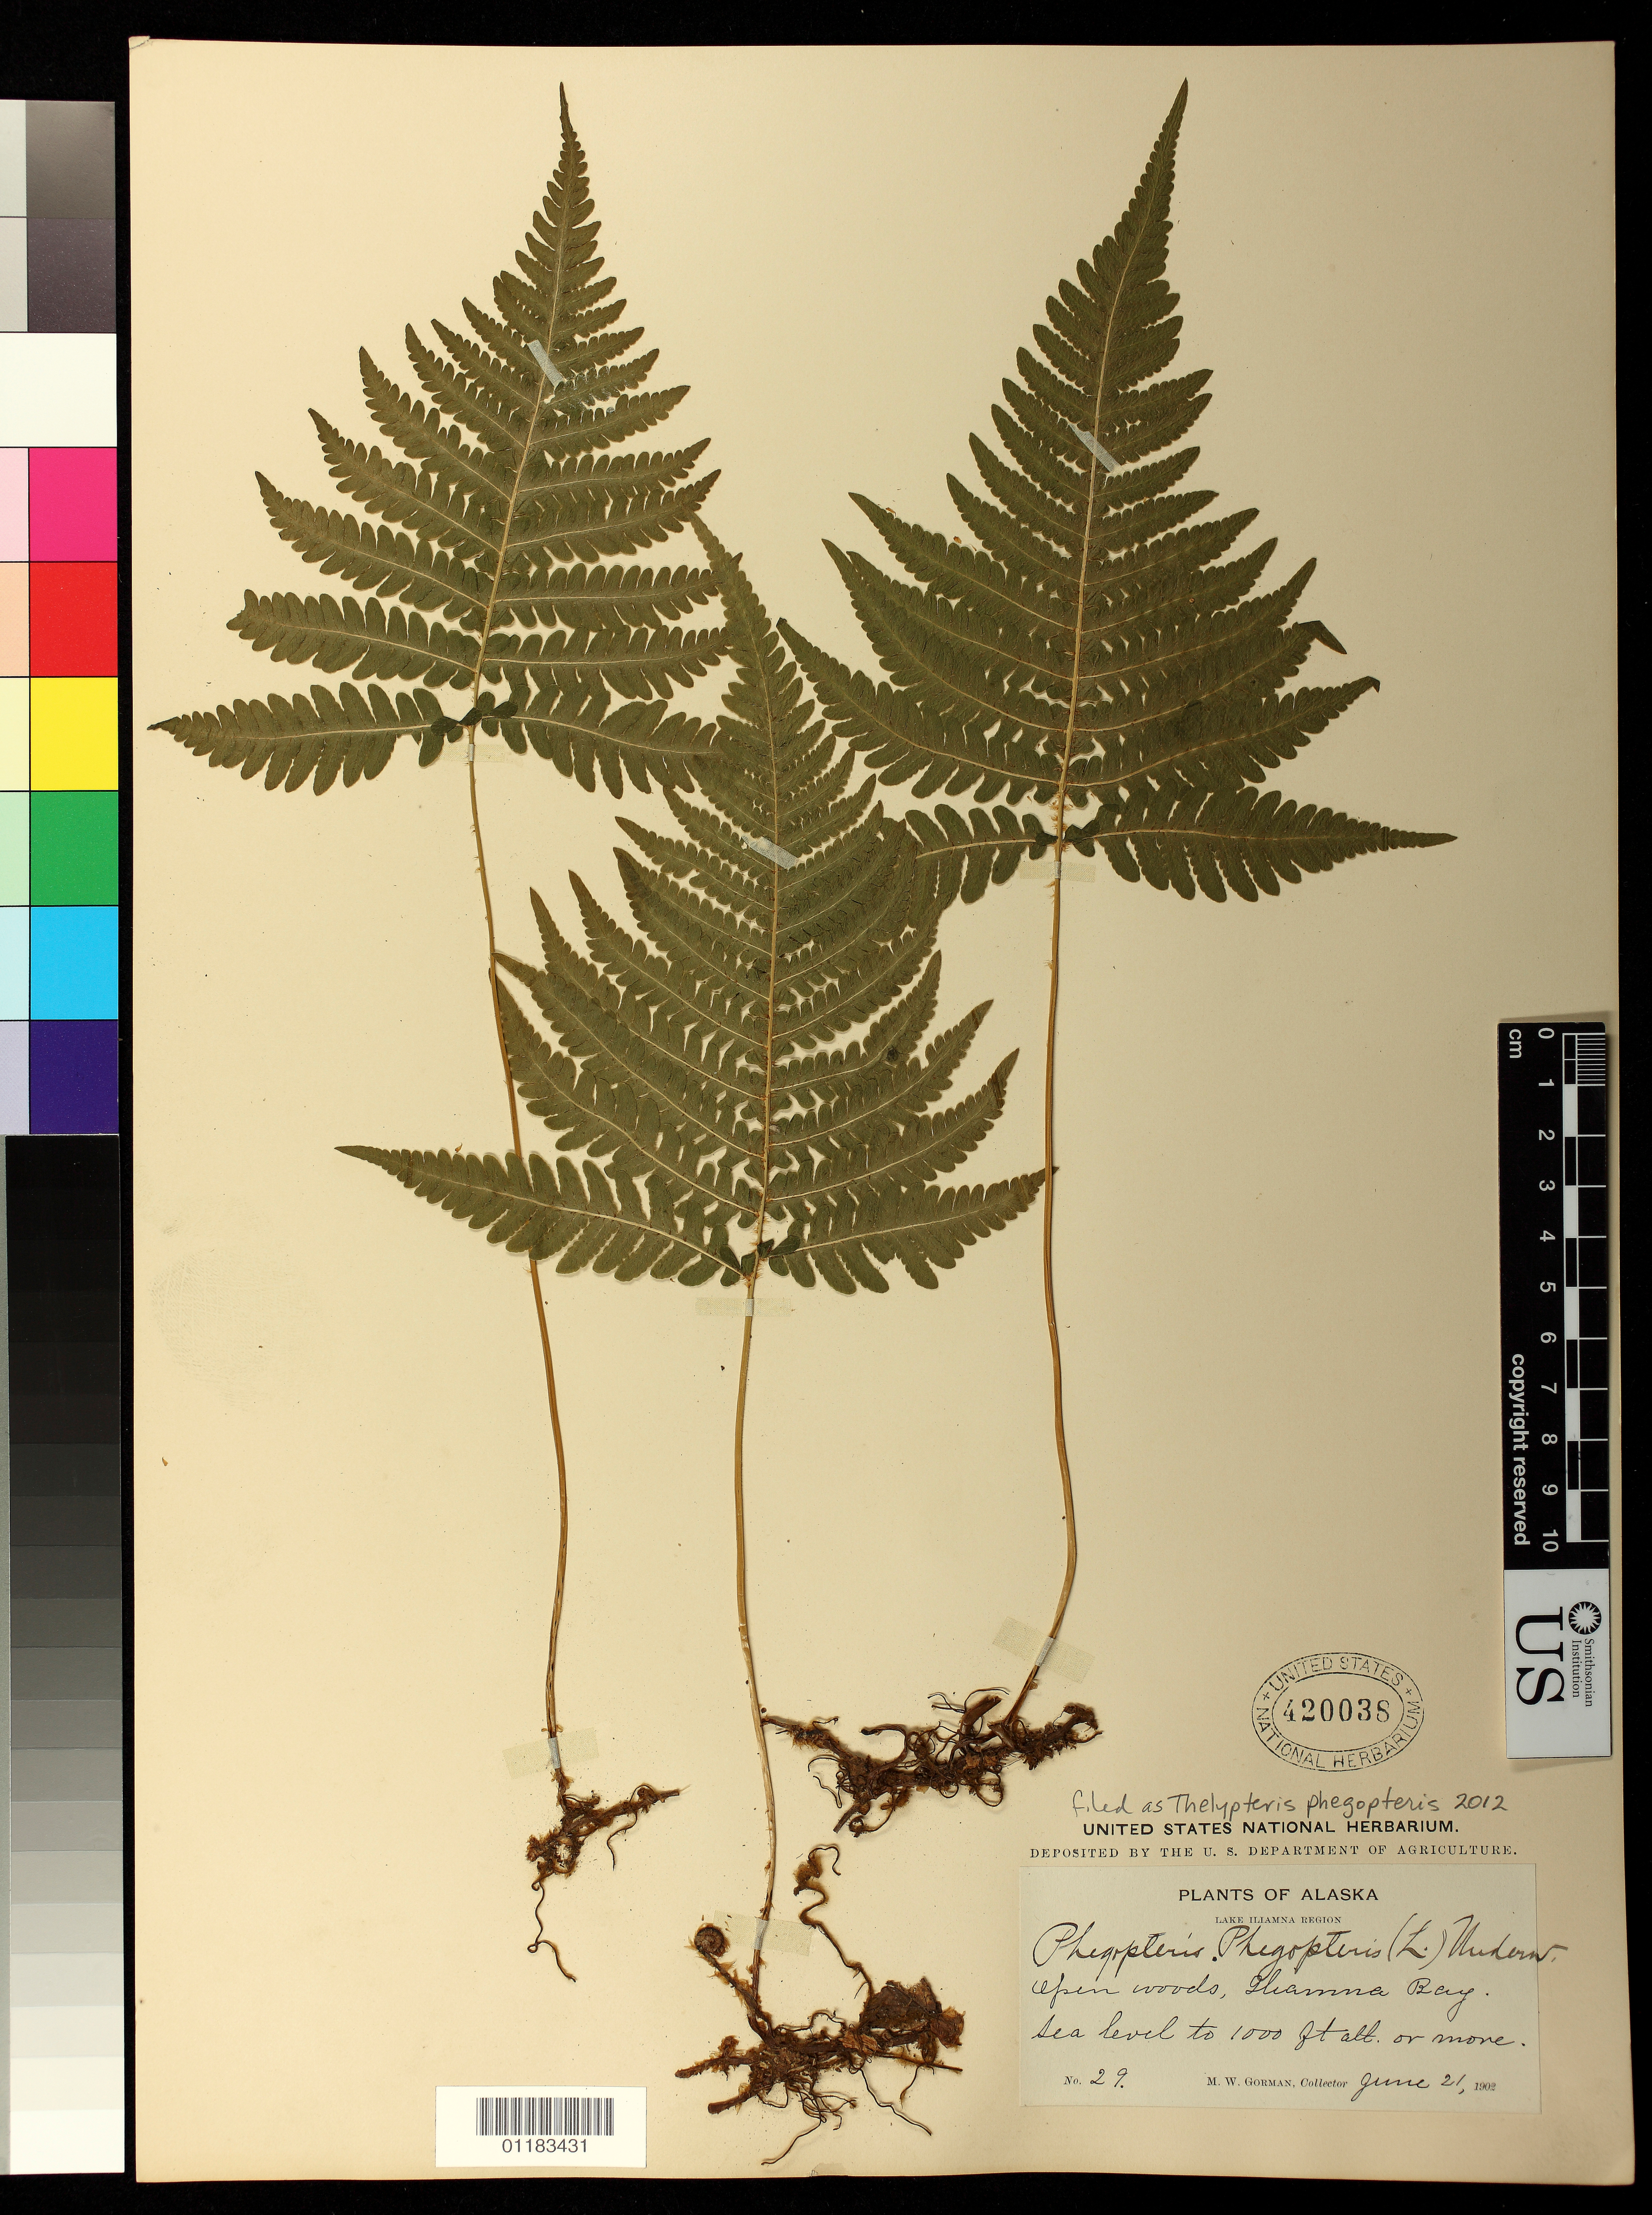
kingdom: Plantae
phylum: Tracheophyta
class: Polypodiopsida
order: Polypodiales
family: Thelypteridaceae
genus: Phegopteris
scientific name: Phegopteris connectilis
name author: (Michx.) Watt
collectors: M. W. Gorman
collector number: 29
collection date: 1902-06-21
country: United States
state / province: Alaska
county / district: Lake and Peninsula Borough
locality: Open woods, Iliamna Bay.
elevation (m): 0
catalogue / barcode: US 420038